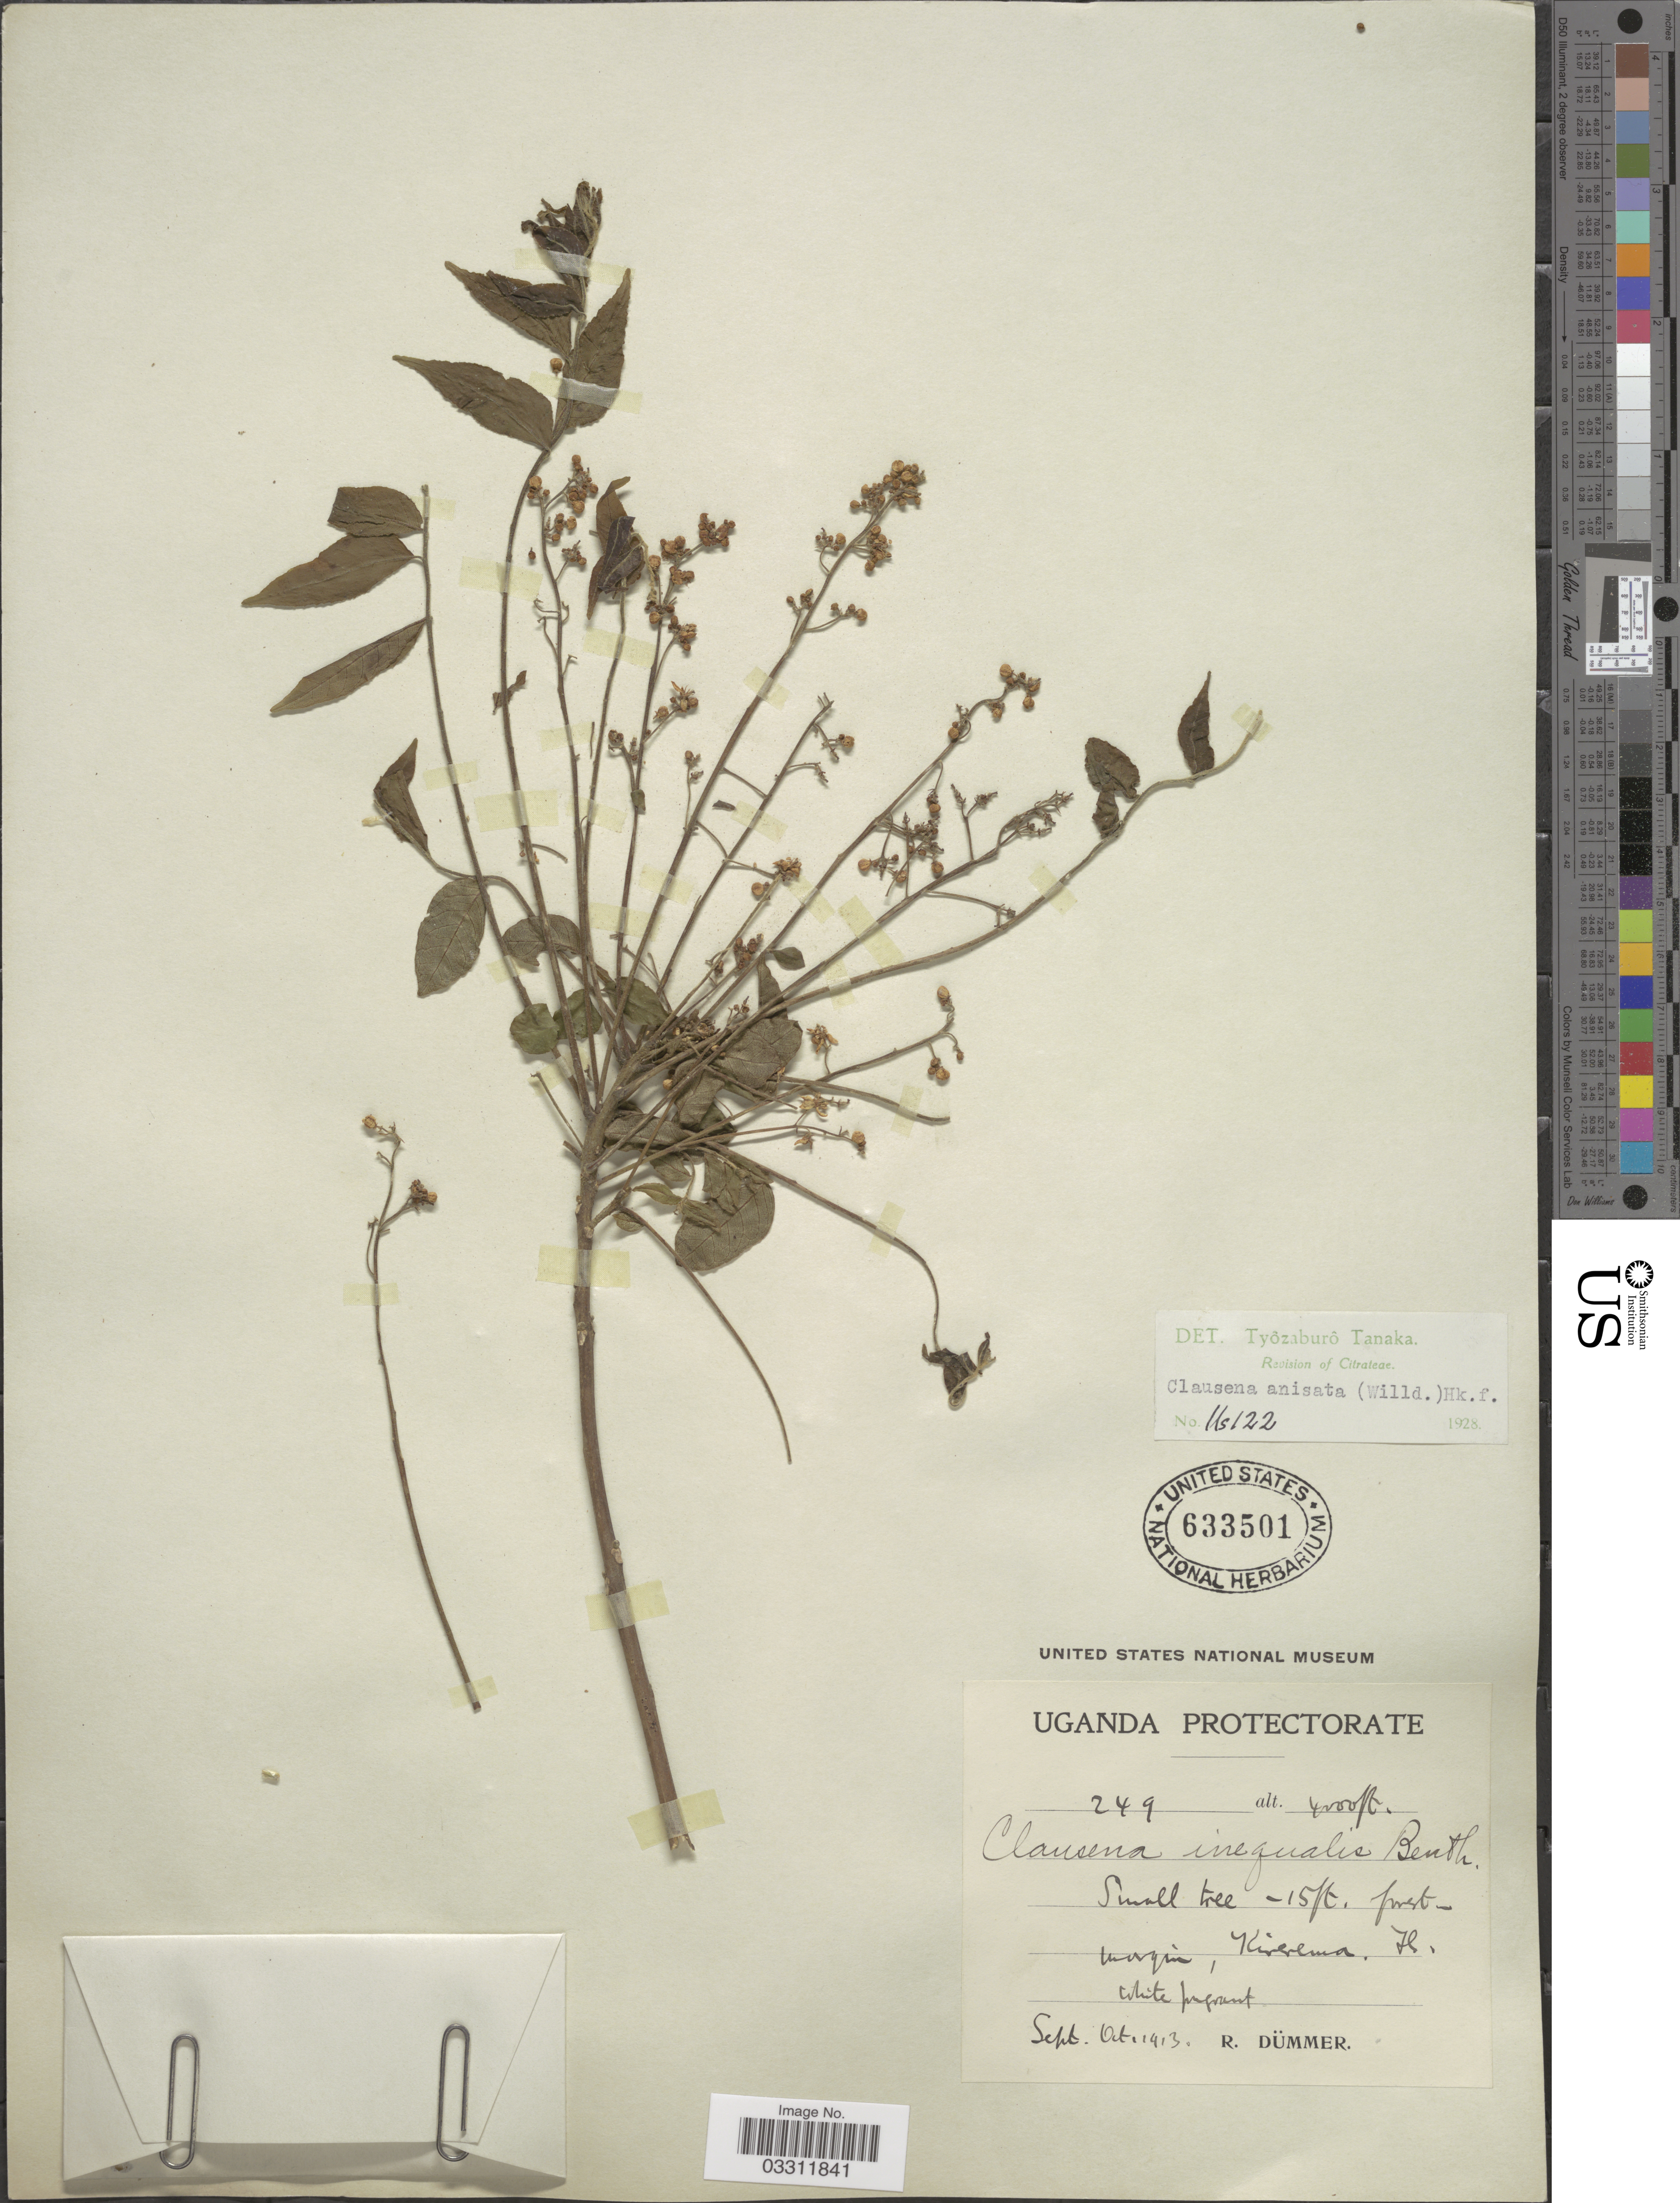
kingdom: Plantae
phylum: Tracheophyta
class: Magnoliopsida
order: Sapindales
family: Rutaceae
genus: Clausena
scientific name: Clausena inaequalis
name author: (DC.) Benth.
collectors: R. A. Dümmer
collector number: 249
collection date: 1913-09/1913-10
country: Uganda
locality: Uganda Protectorate. Kirerema.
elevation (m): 1219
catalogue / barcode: US 633501